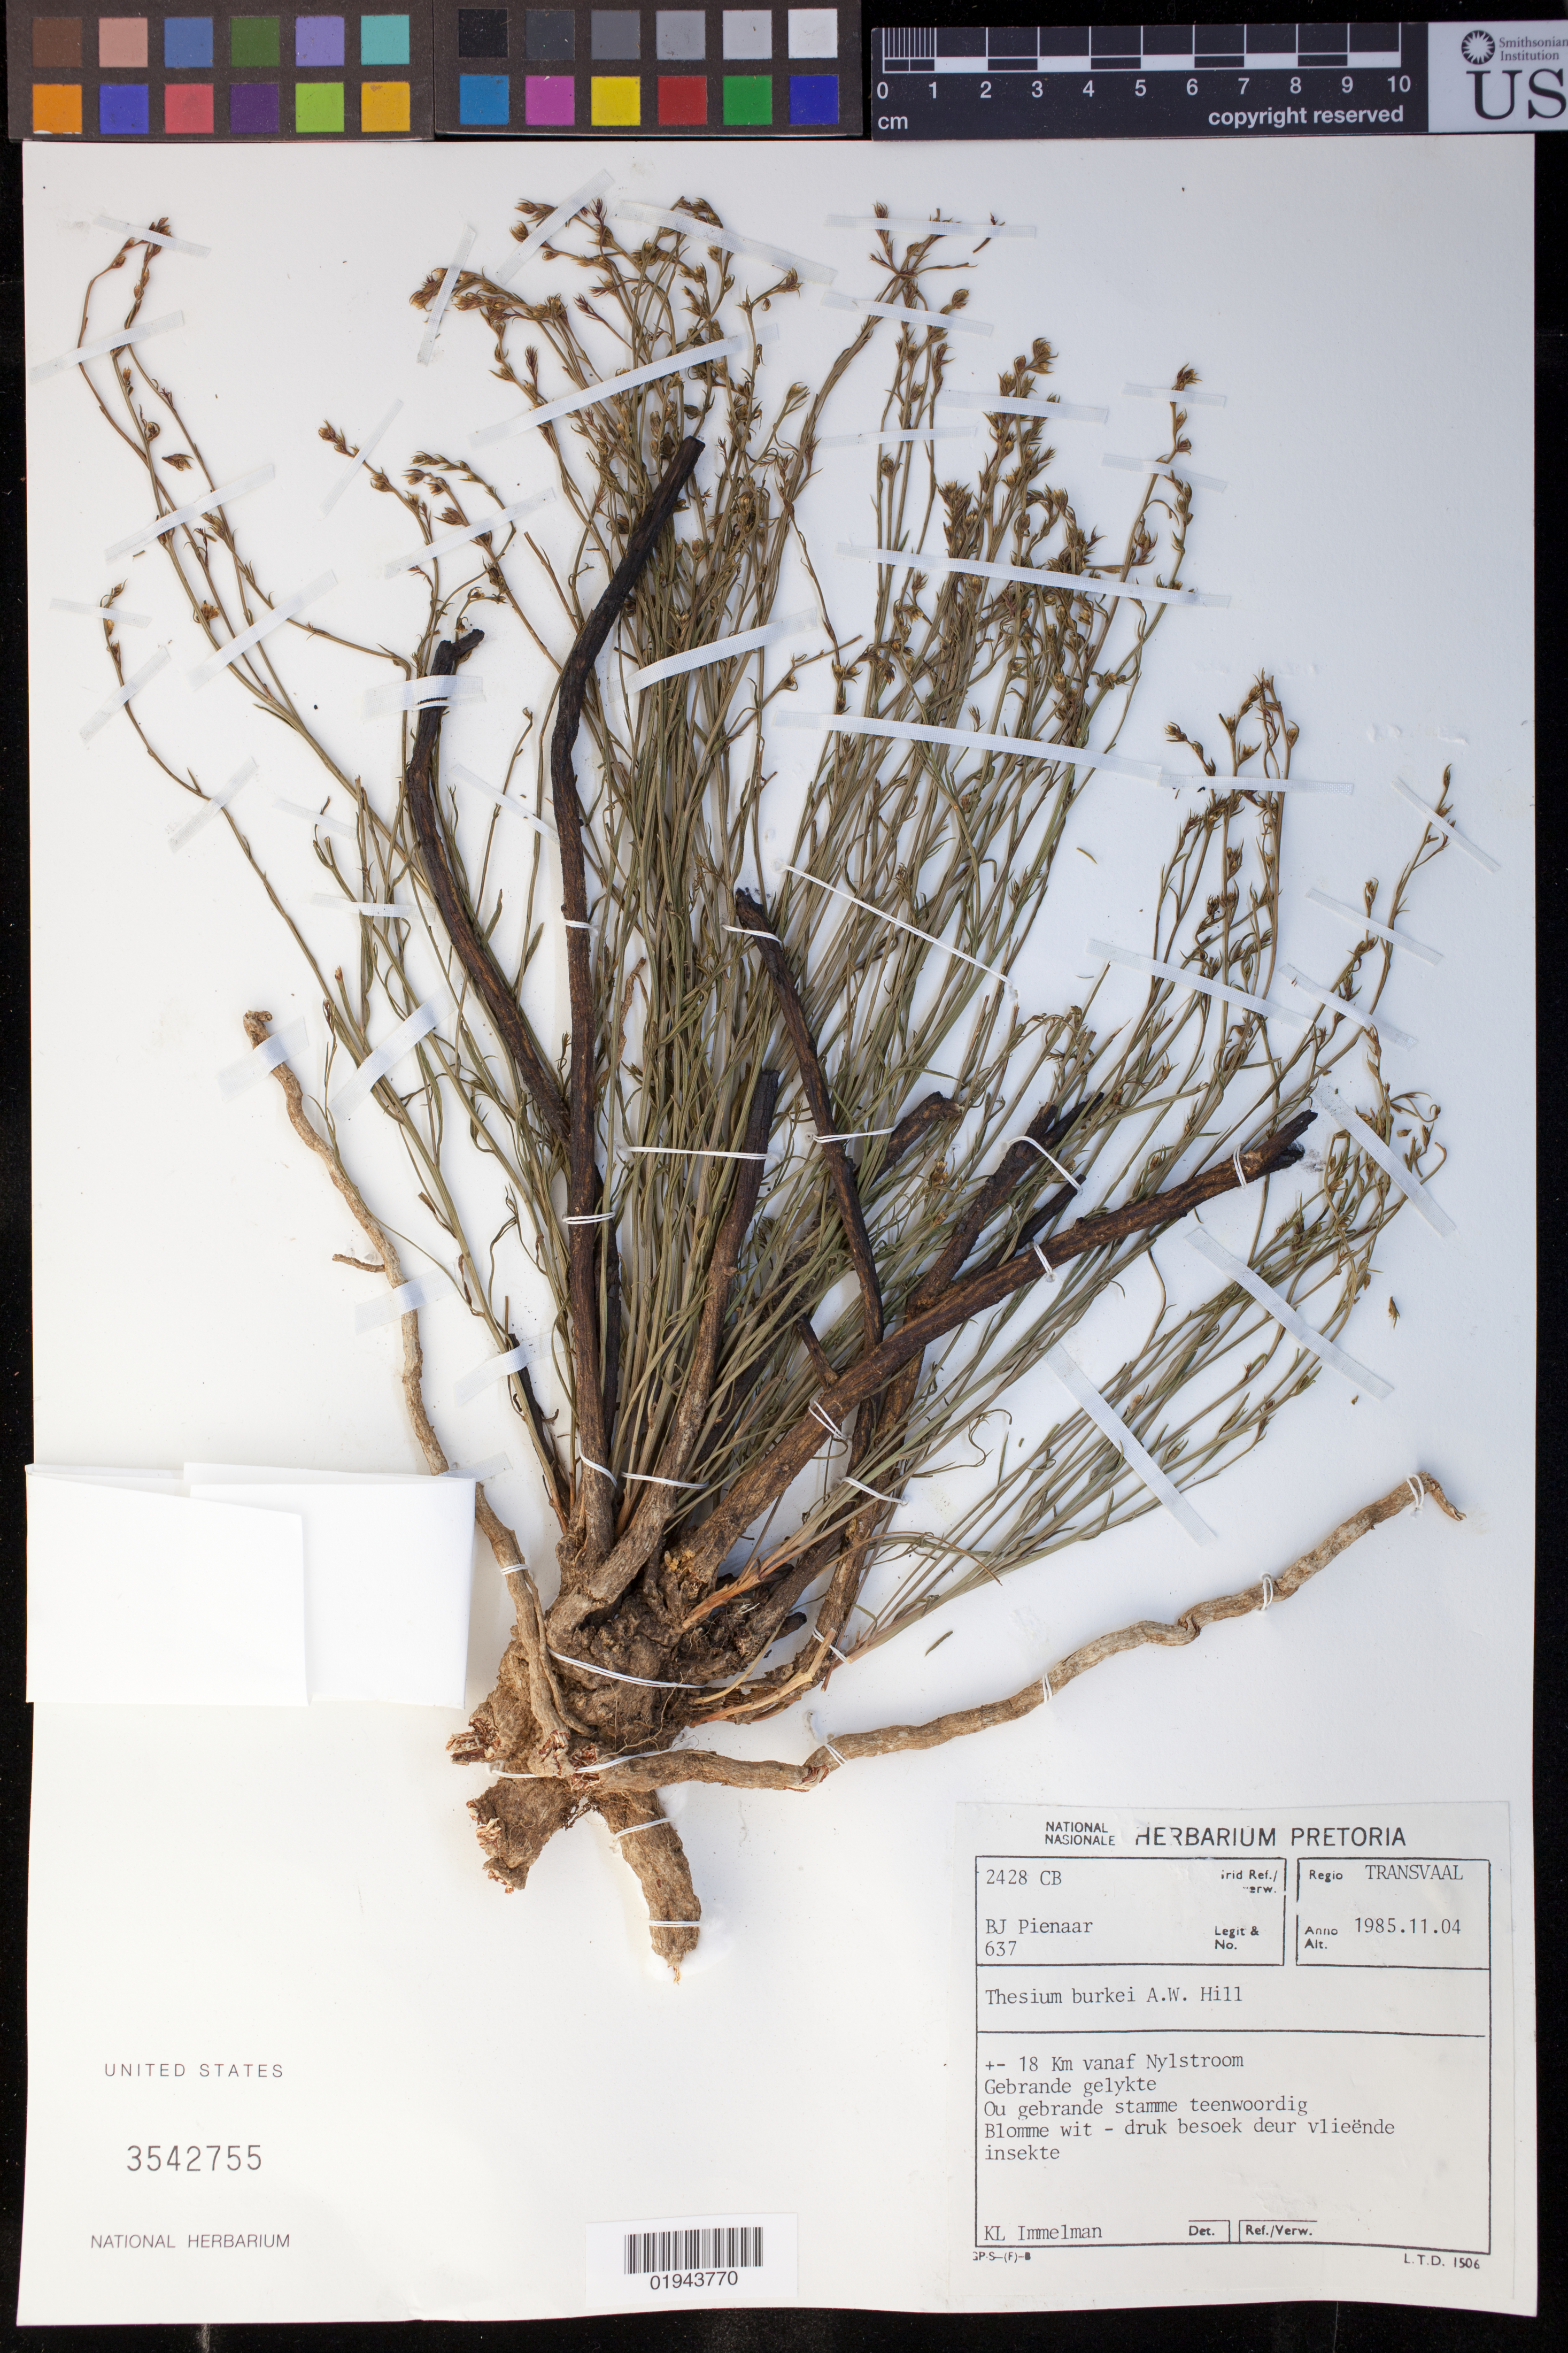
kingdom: Plantae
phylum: Tracheophyta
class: Magnoliopsida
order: Santalales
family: Thesiaceae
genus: Thesium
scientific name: Thesium burkei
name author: A.W. Hill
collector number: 637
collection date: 1985-11-04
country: South Africa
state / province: Limpopo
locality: Grid Ref./ 2428 CB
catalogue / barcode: US 3542755